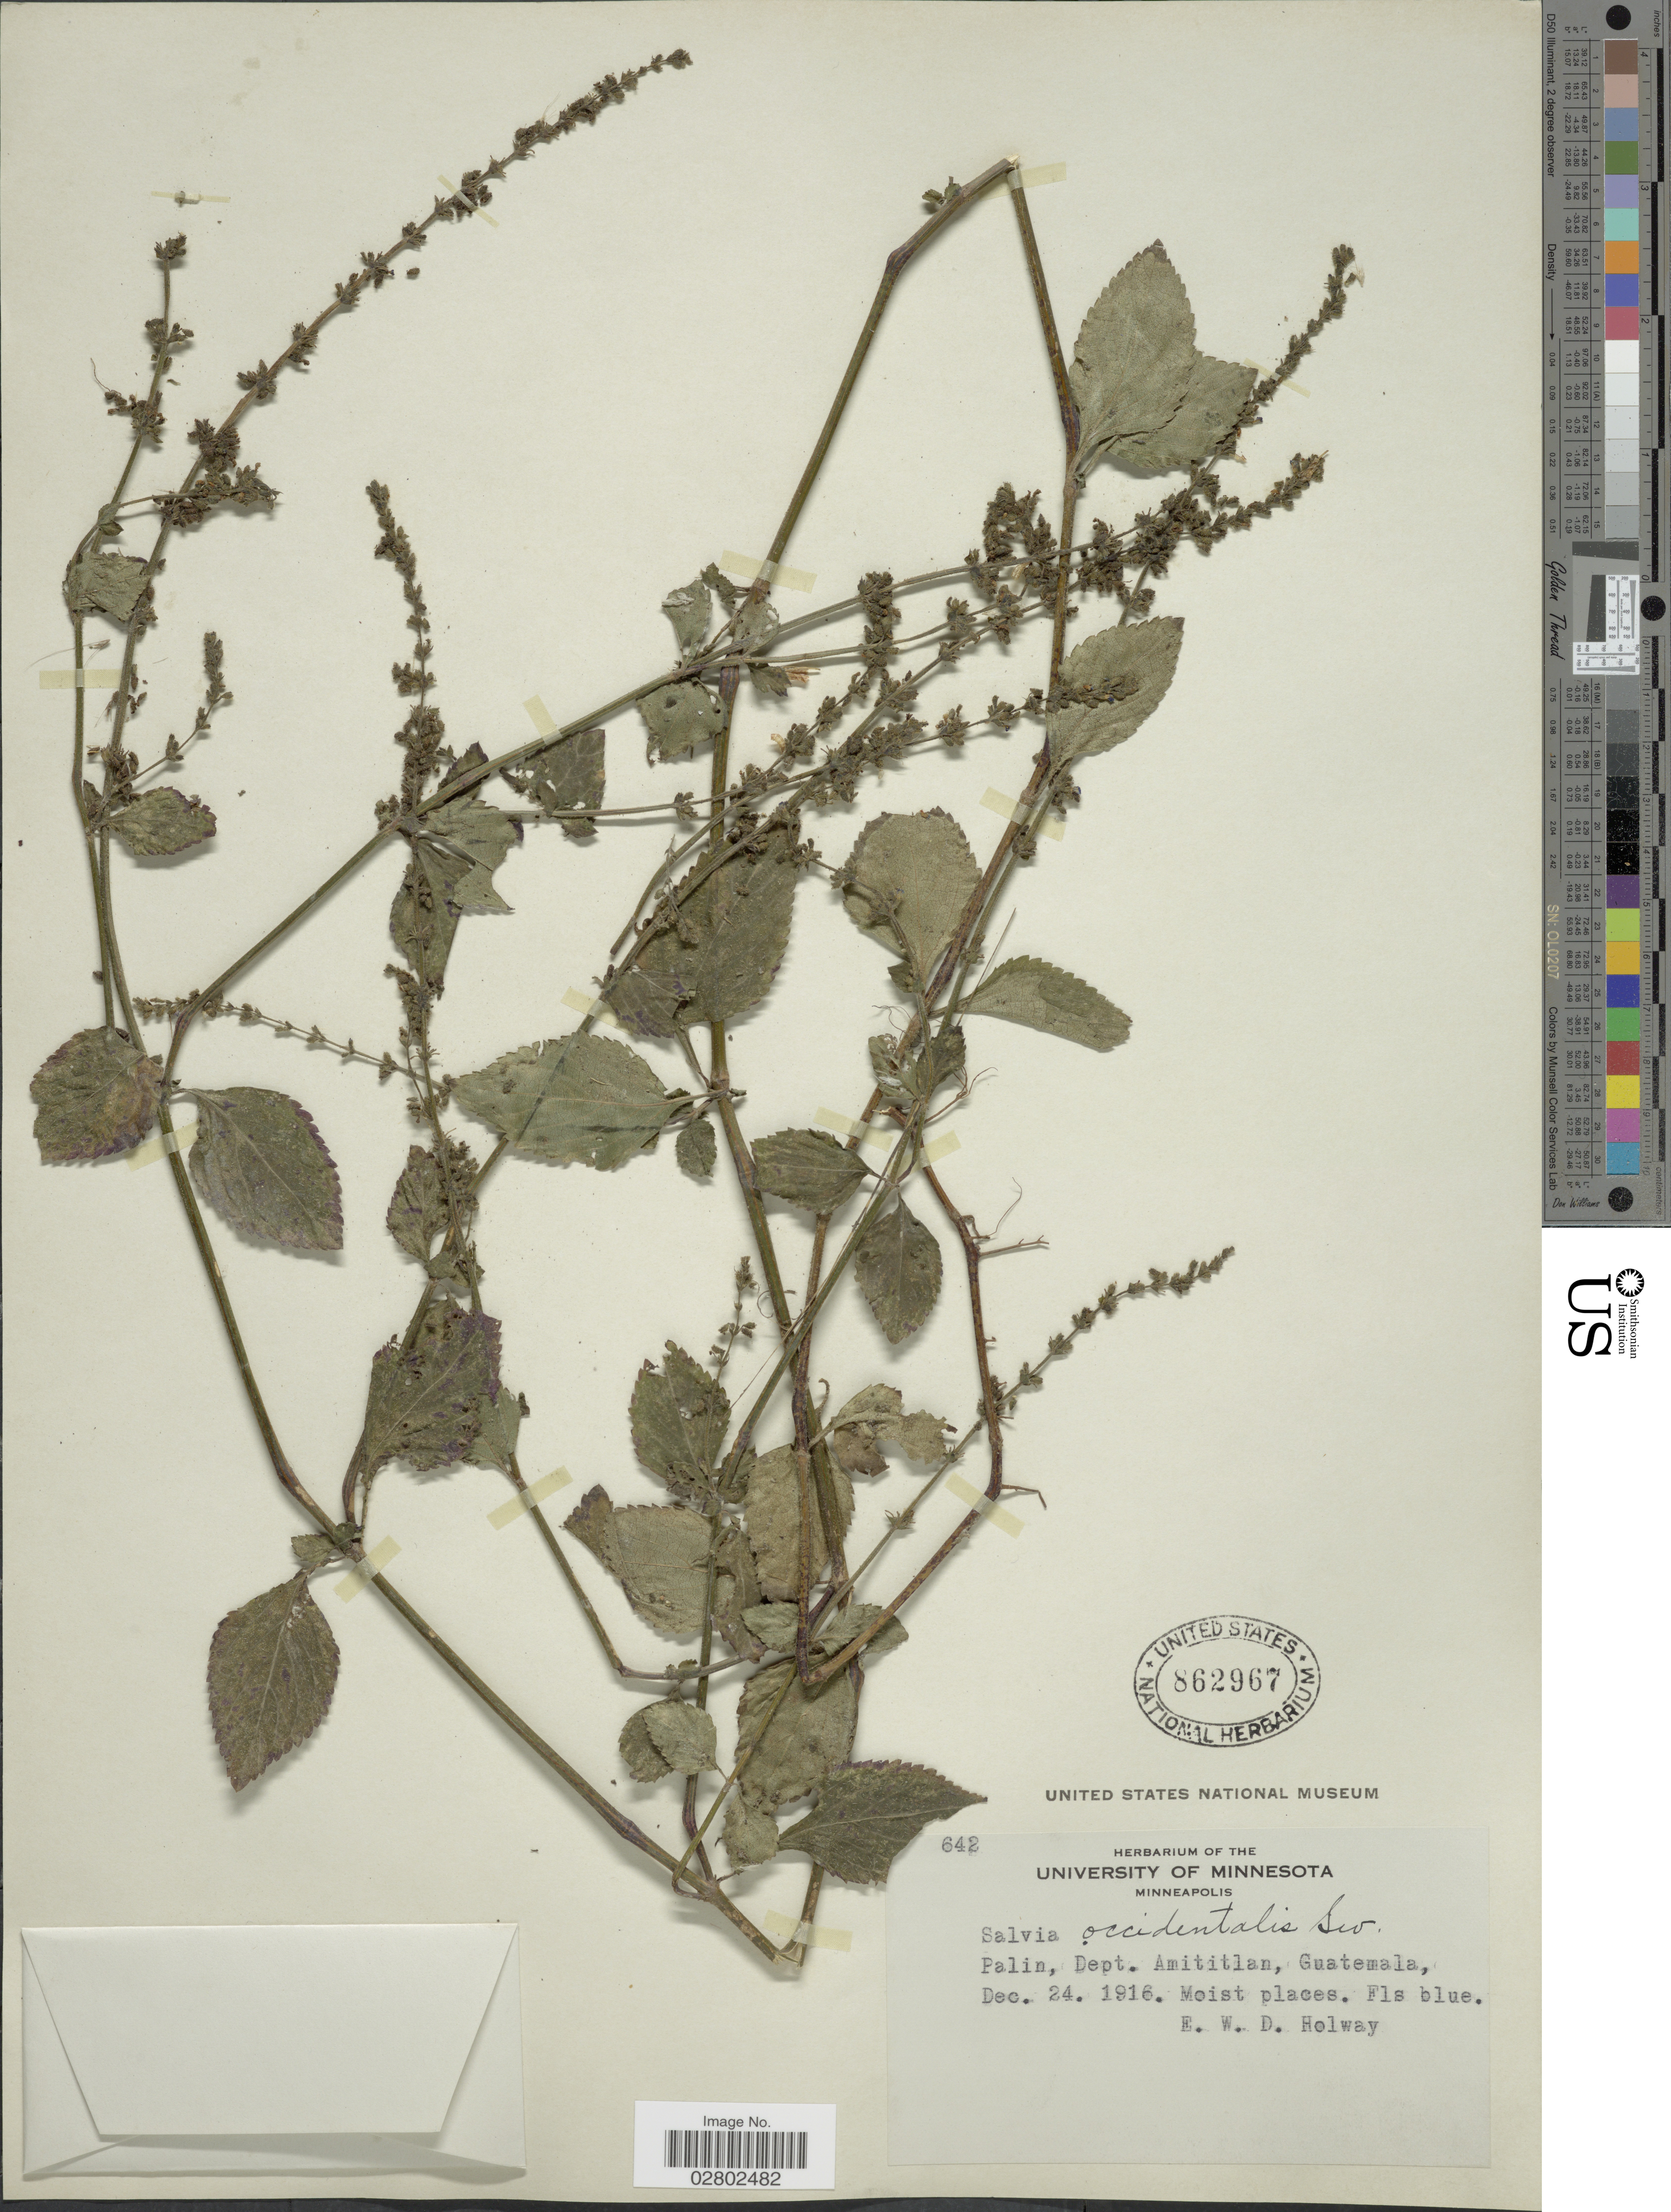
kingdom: Plantae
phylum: Tracheophyta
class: Magnoliopsida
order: Lamiales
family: Lamiaceae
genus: Salvia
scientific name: Salvia occidentalis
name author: Sw.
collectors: E. W. D. Holway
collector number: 642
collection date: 1916-12-24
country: Guatemala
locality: Palin, Dept. Amititlan.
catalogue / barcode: US 862967